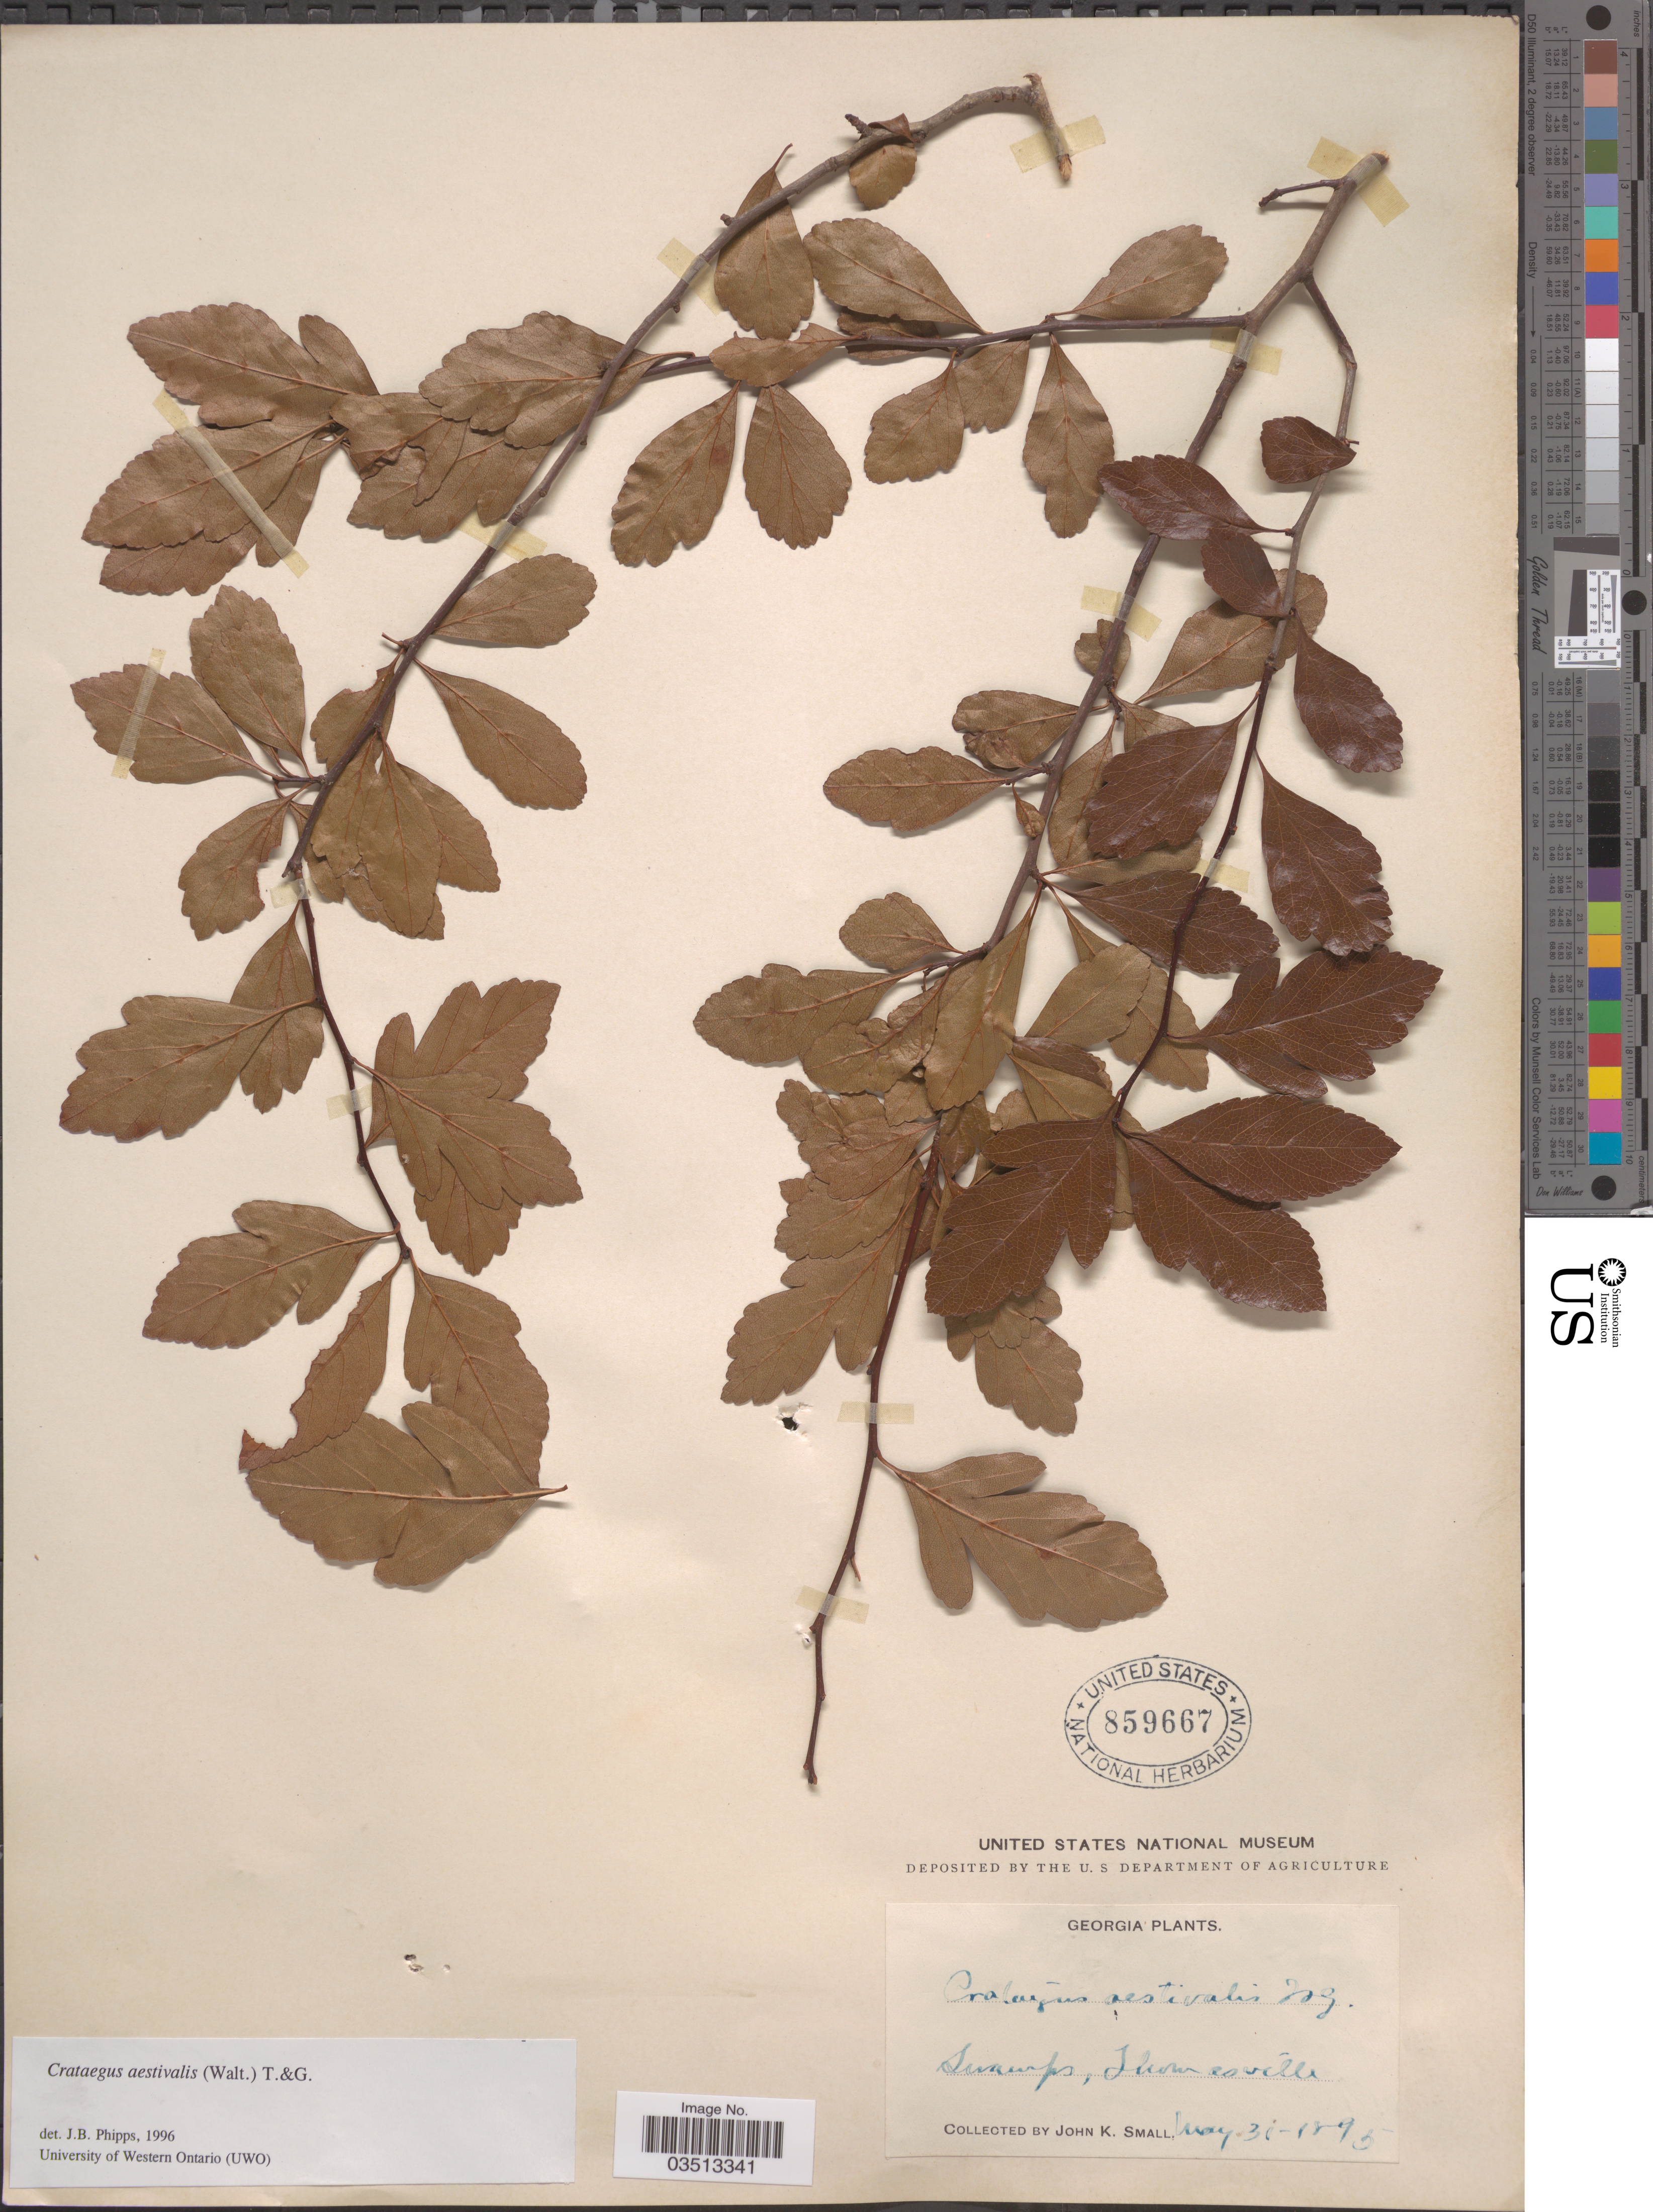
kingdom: Plantae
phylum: Tracheophyta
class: Magnoliopsida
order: Rosales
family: Rosaceae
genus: Crataegus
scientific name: Crataegus aestivalis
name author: (Walter) Torr. & A. Gray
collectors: J. K. Small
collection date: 1895-05-31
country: United States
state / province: Georgia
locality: Swamps, Thomasville.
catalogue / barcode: US 859667